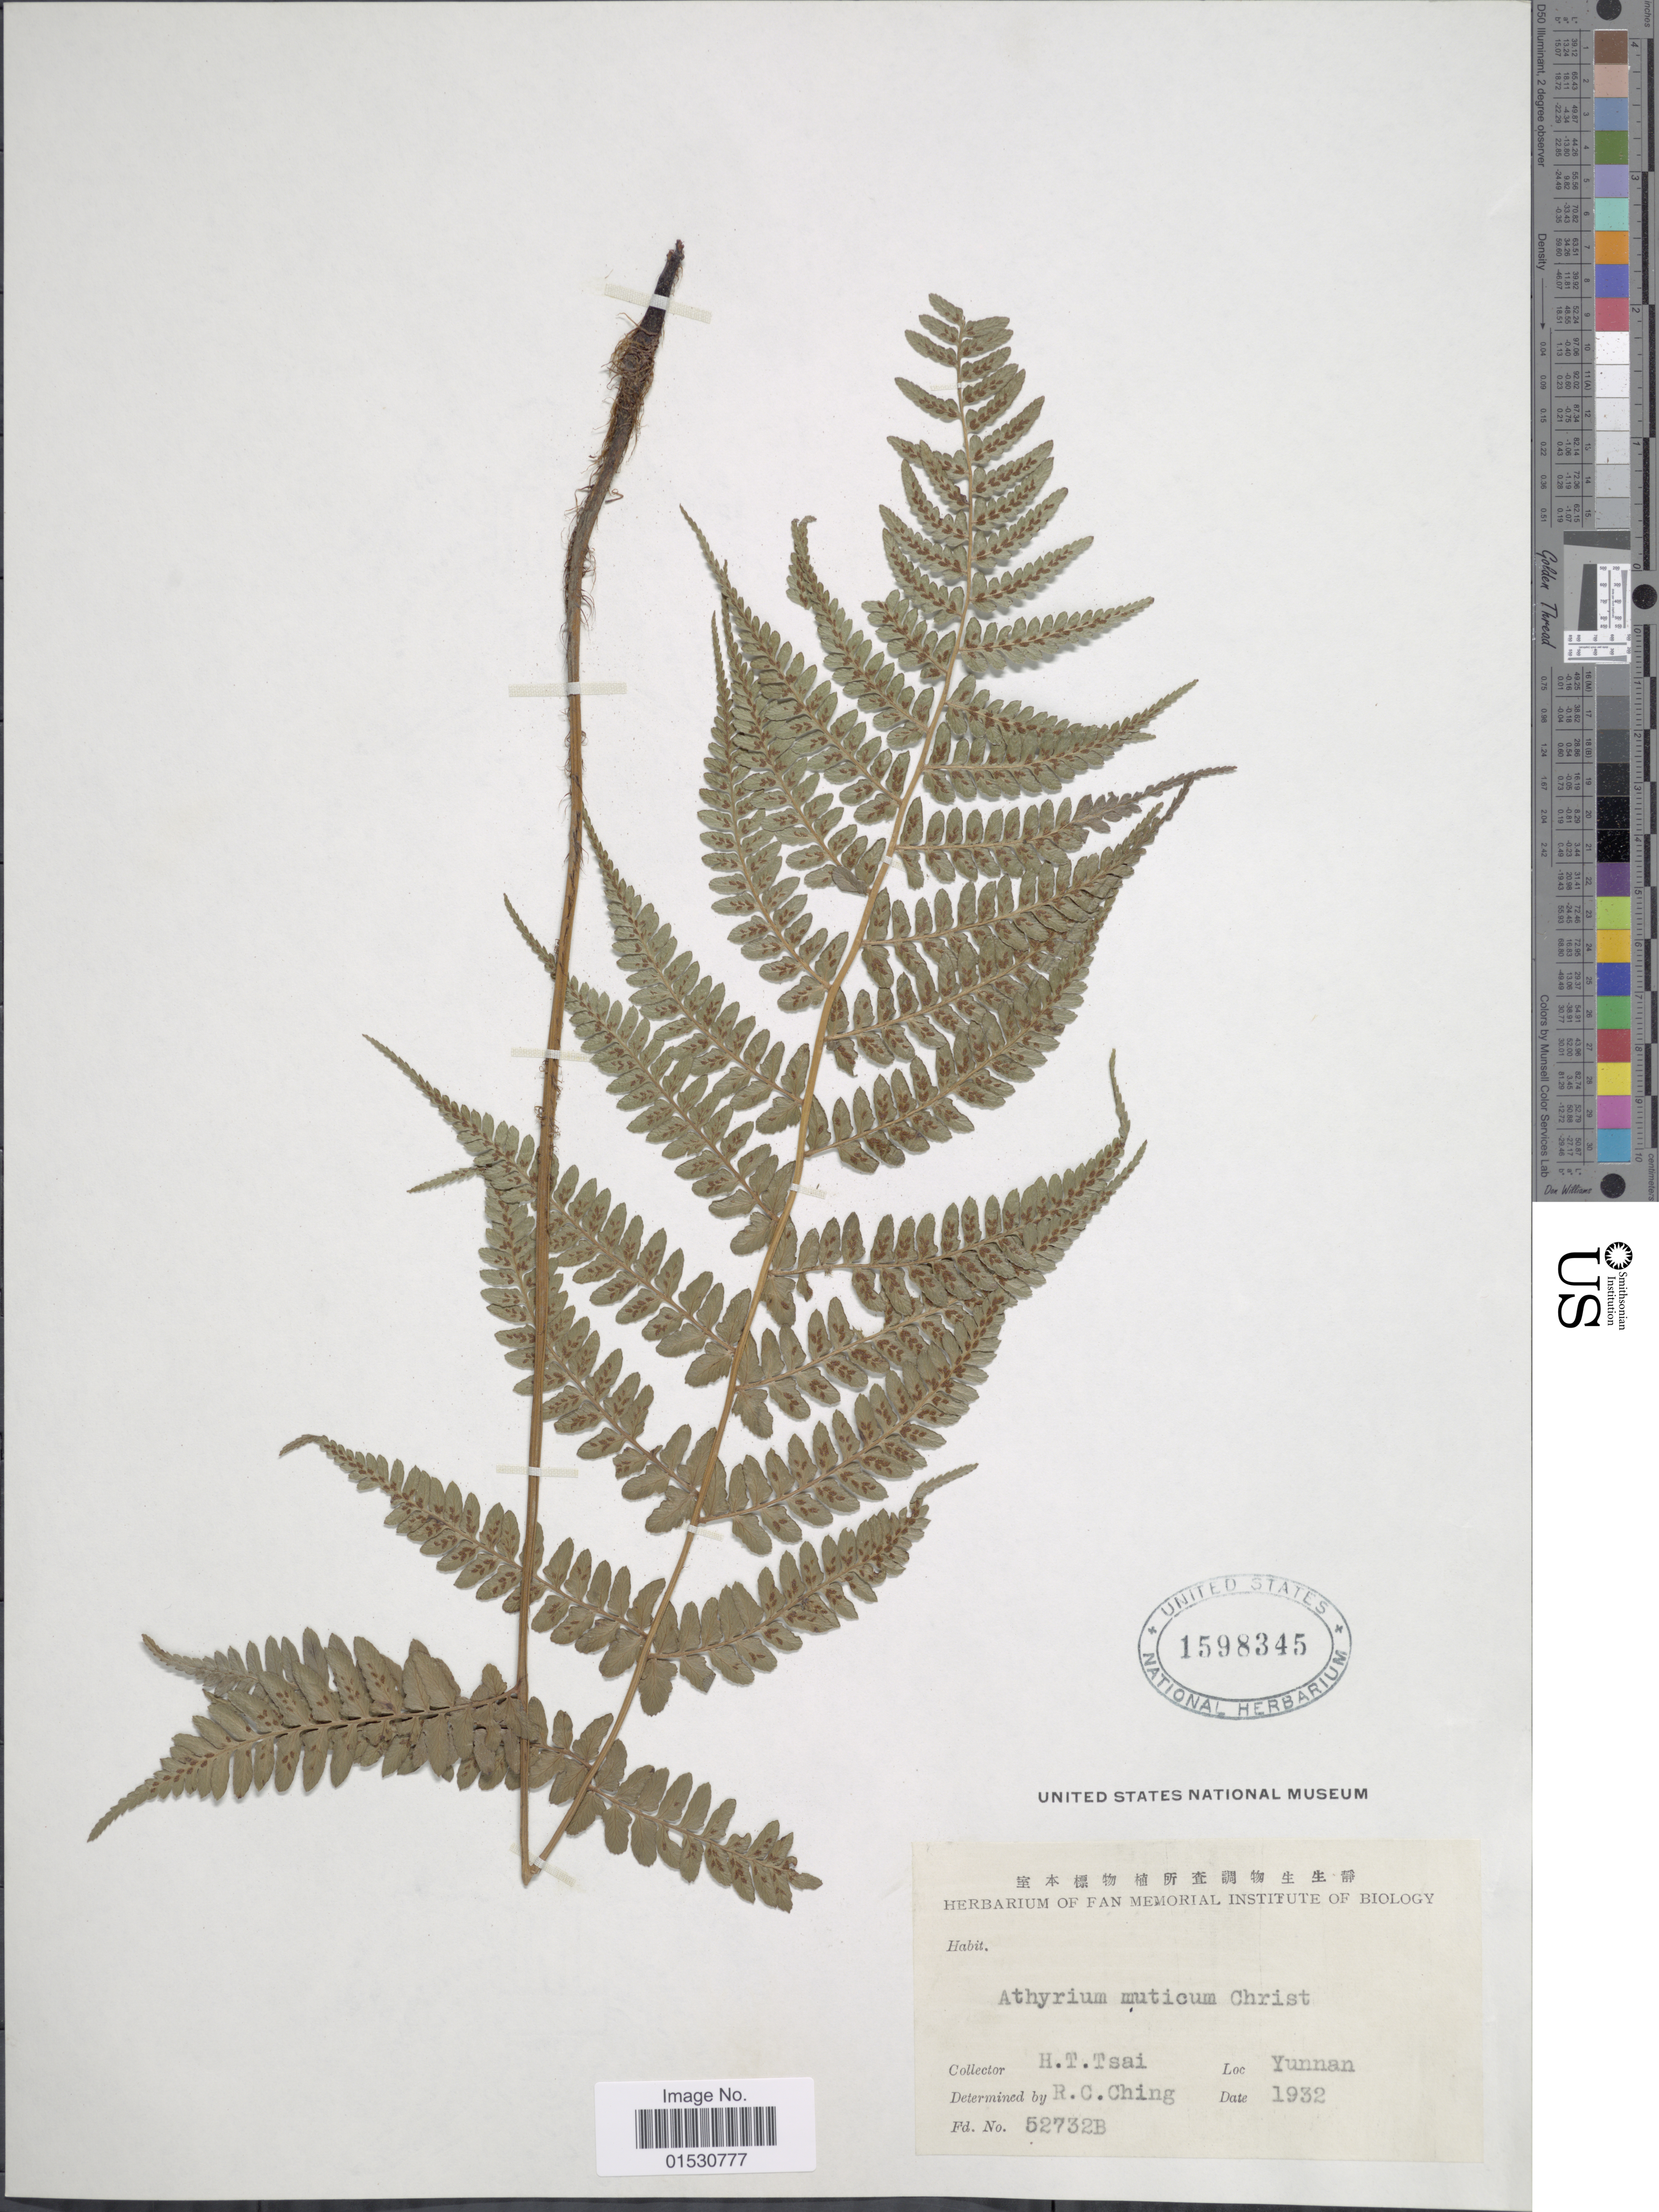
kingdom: Plantae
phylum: Tracheophyta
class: Polypodiopsida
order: Polypodiales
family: Athyriaceae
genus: Athyrium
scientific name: Athyrium muticum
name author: Christ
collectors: H. Tsai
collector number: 52732B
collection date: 1932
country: China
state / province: Yunnan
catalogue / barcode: US 1598345